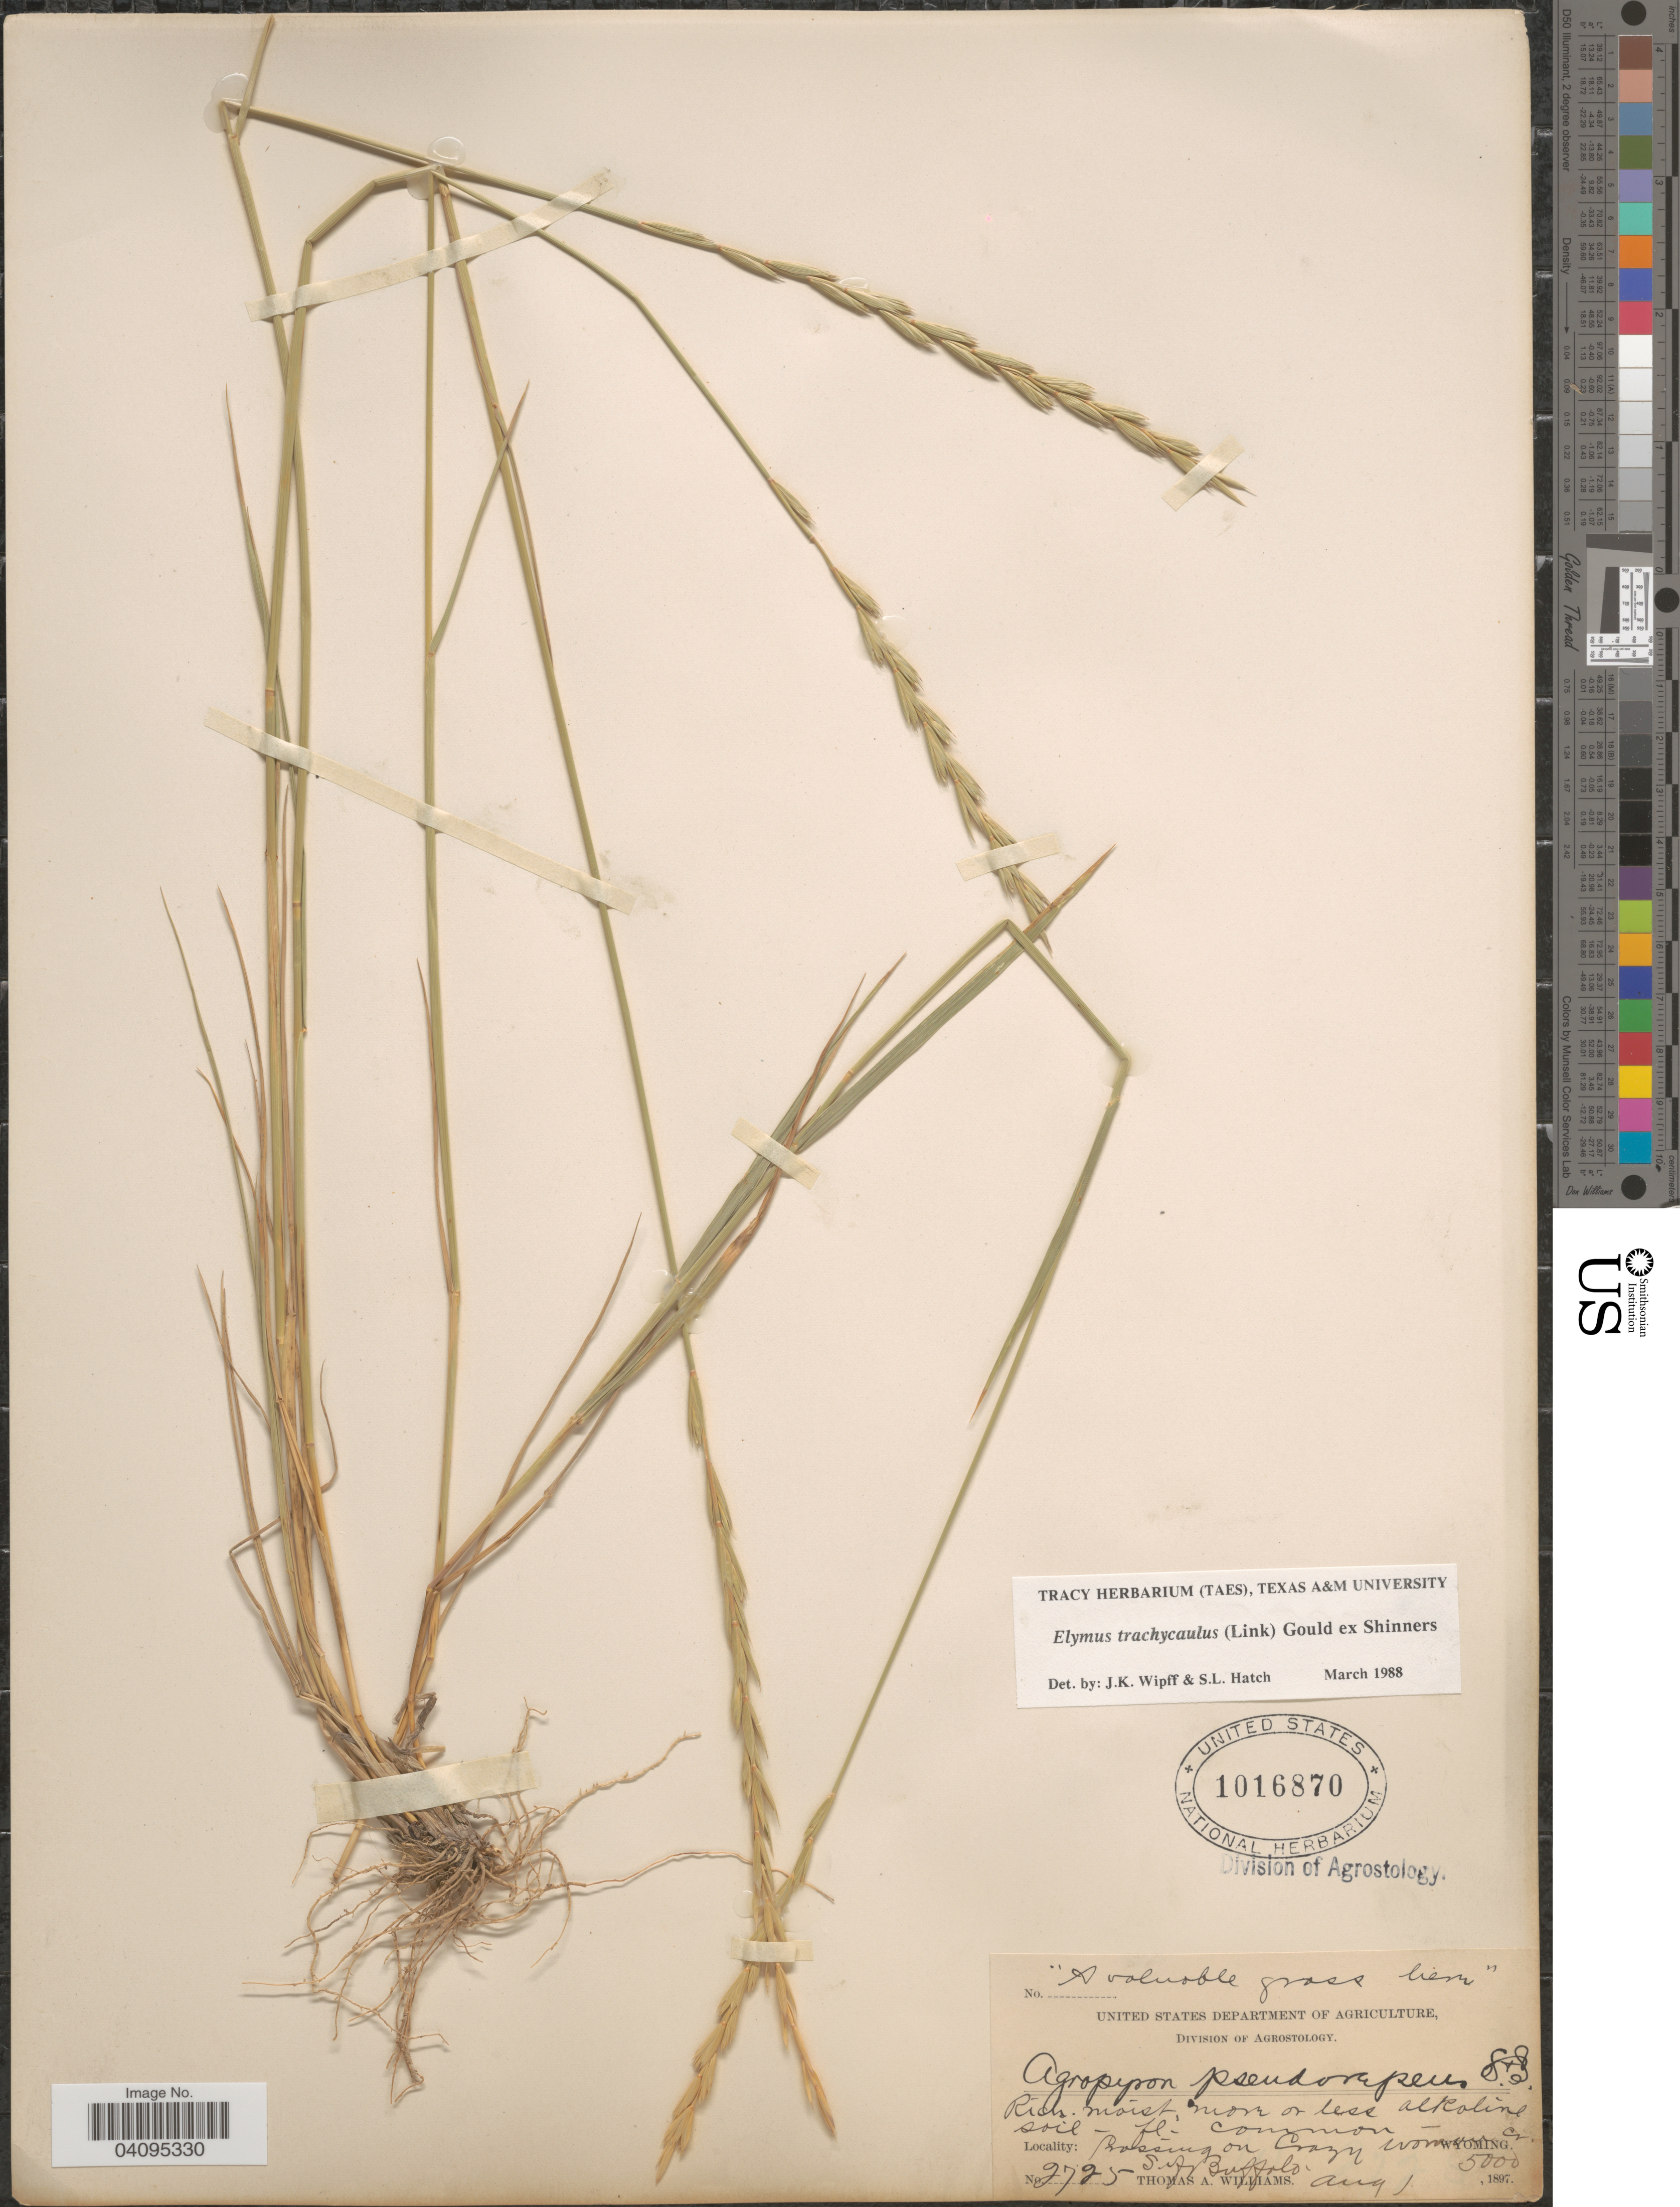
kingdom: Plantae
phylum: Tracheophyta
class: Liliopsida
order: Poales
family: Poaceae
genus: Elymus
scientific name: Elymus trachycaulus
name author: (Link) Gould ex Shinners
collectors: T. A. Williams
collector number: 2725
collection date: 1897-08-01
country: United States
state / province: Wyoming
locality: Rich moist, more or less alkaline soil. Crossing on Crazy Woman Cr. S of Buffalo.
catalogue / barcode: US 1016870